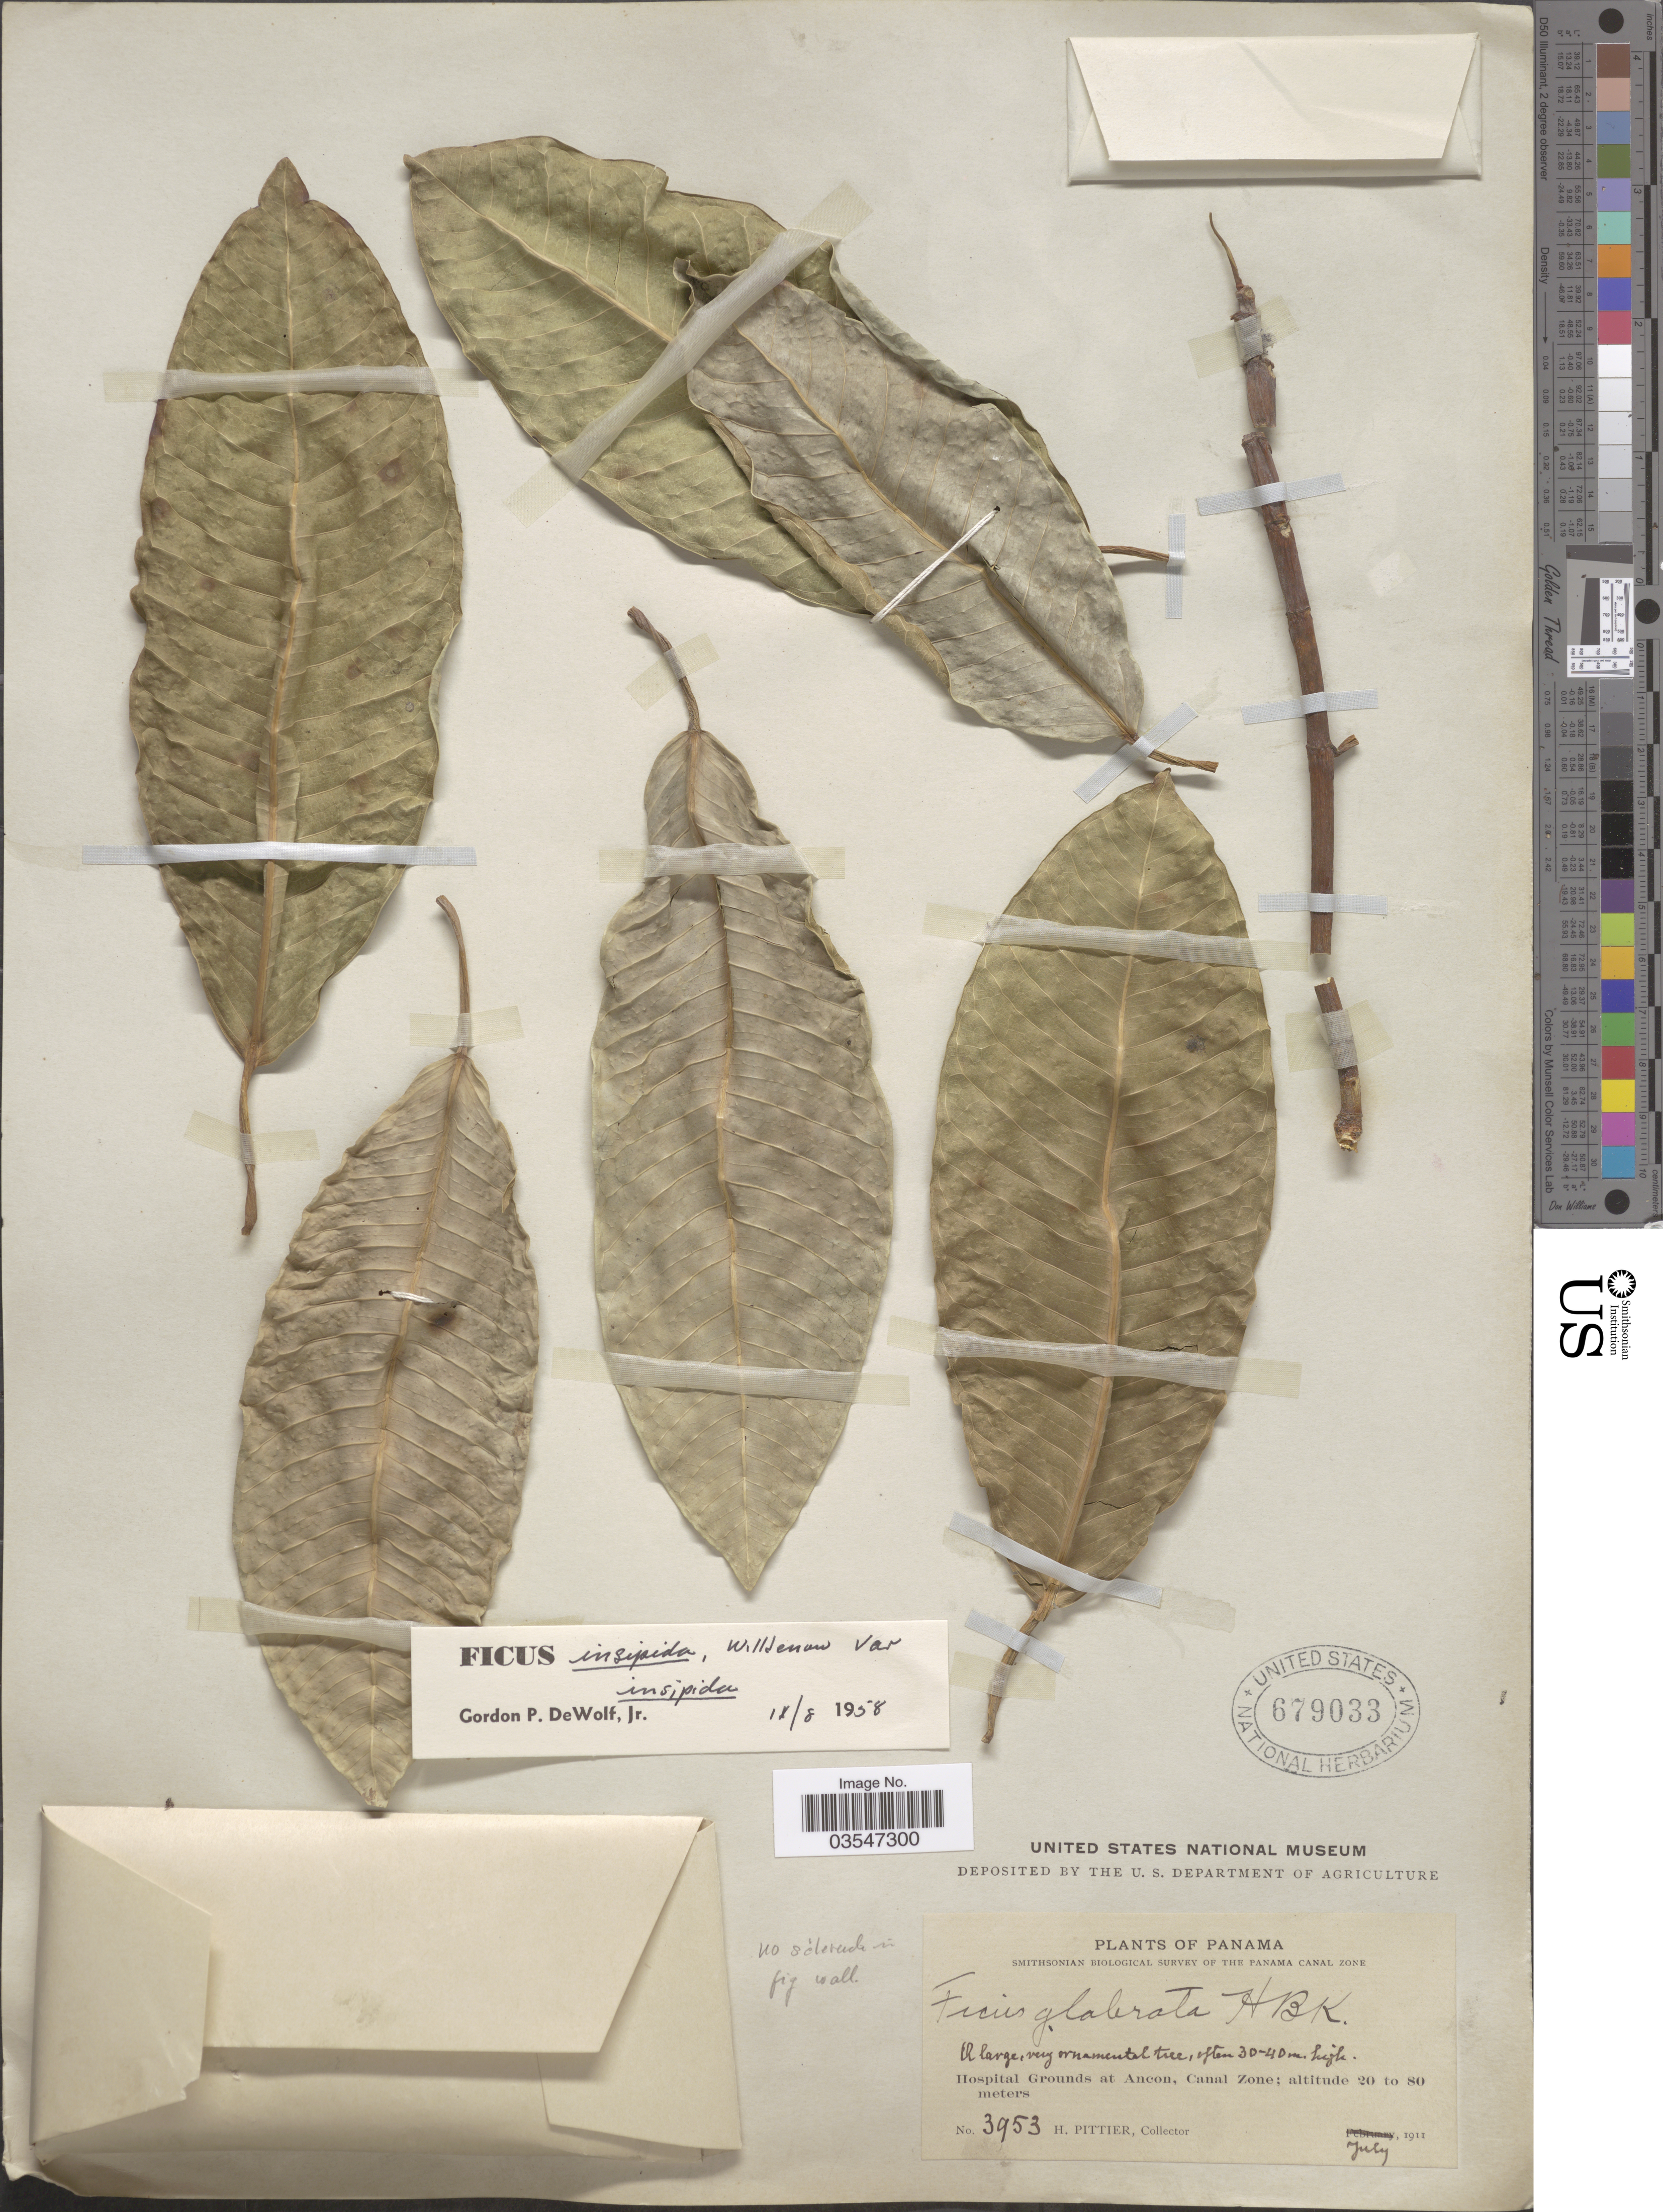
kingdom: Plantae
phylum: Tracheophyta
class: Magnoliopsida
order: Rosales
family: Moraceae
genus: Ficus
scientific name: Ficus insipida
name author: Willd.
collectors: H. F. Pittier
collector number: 3953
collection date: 1911-07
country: Panama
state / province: Colón / Panamá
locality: Hospital Grounds at Ancon, Canal Zone.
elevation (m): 20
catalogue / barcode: US 679033